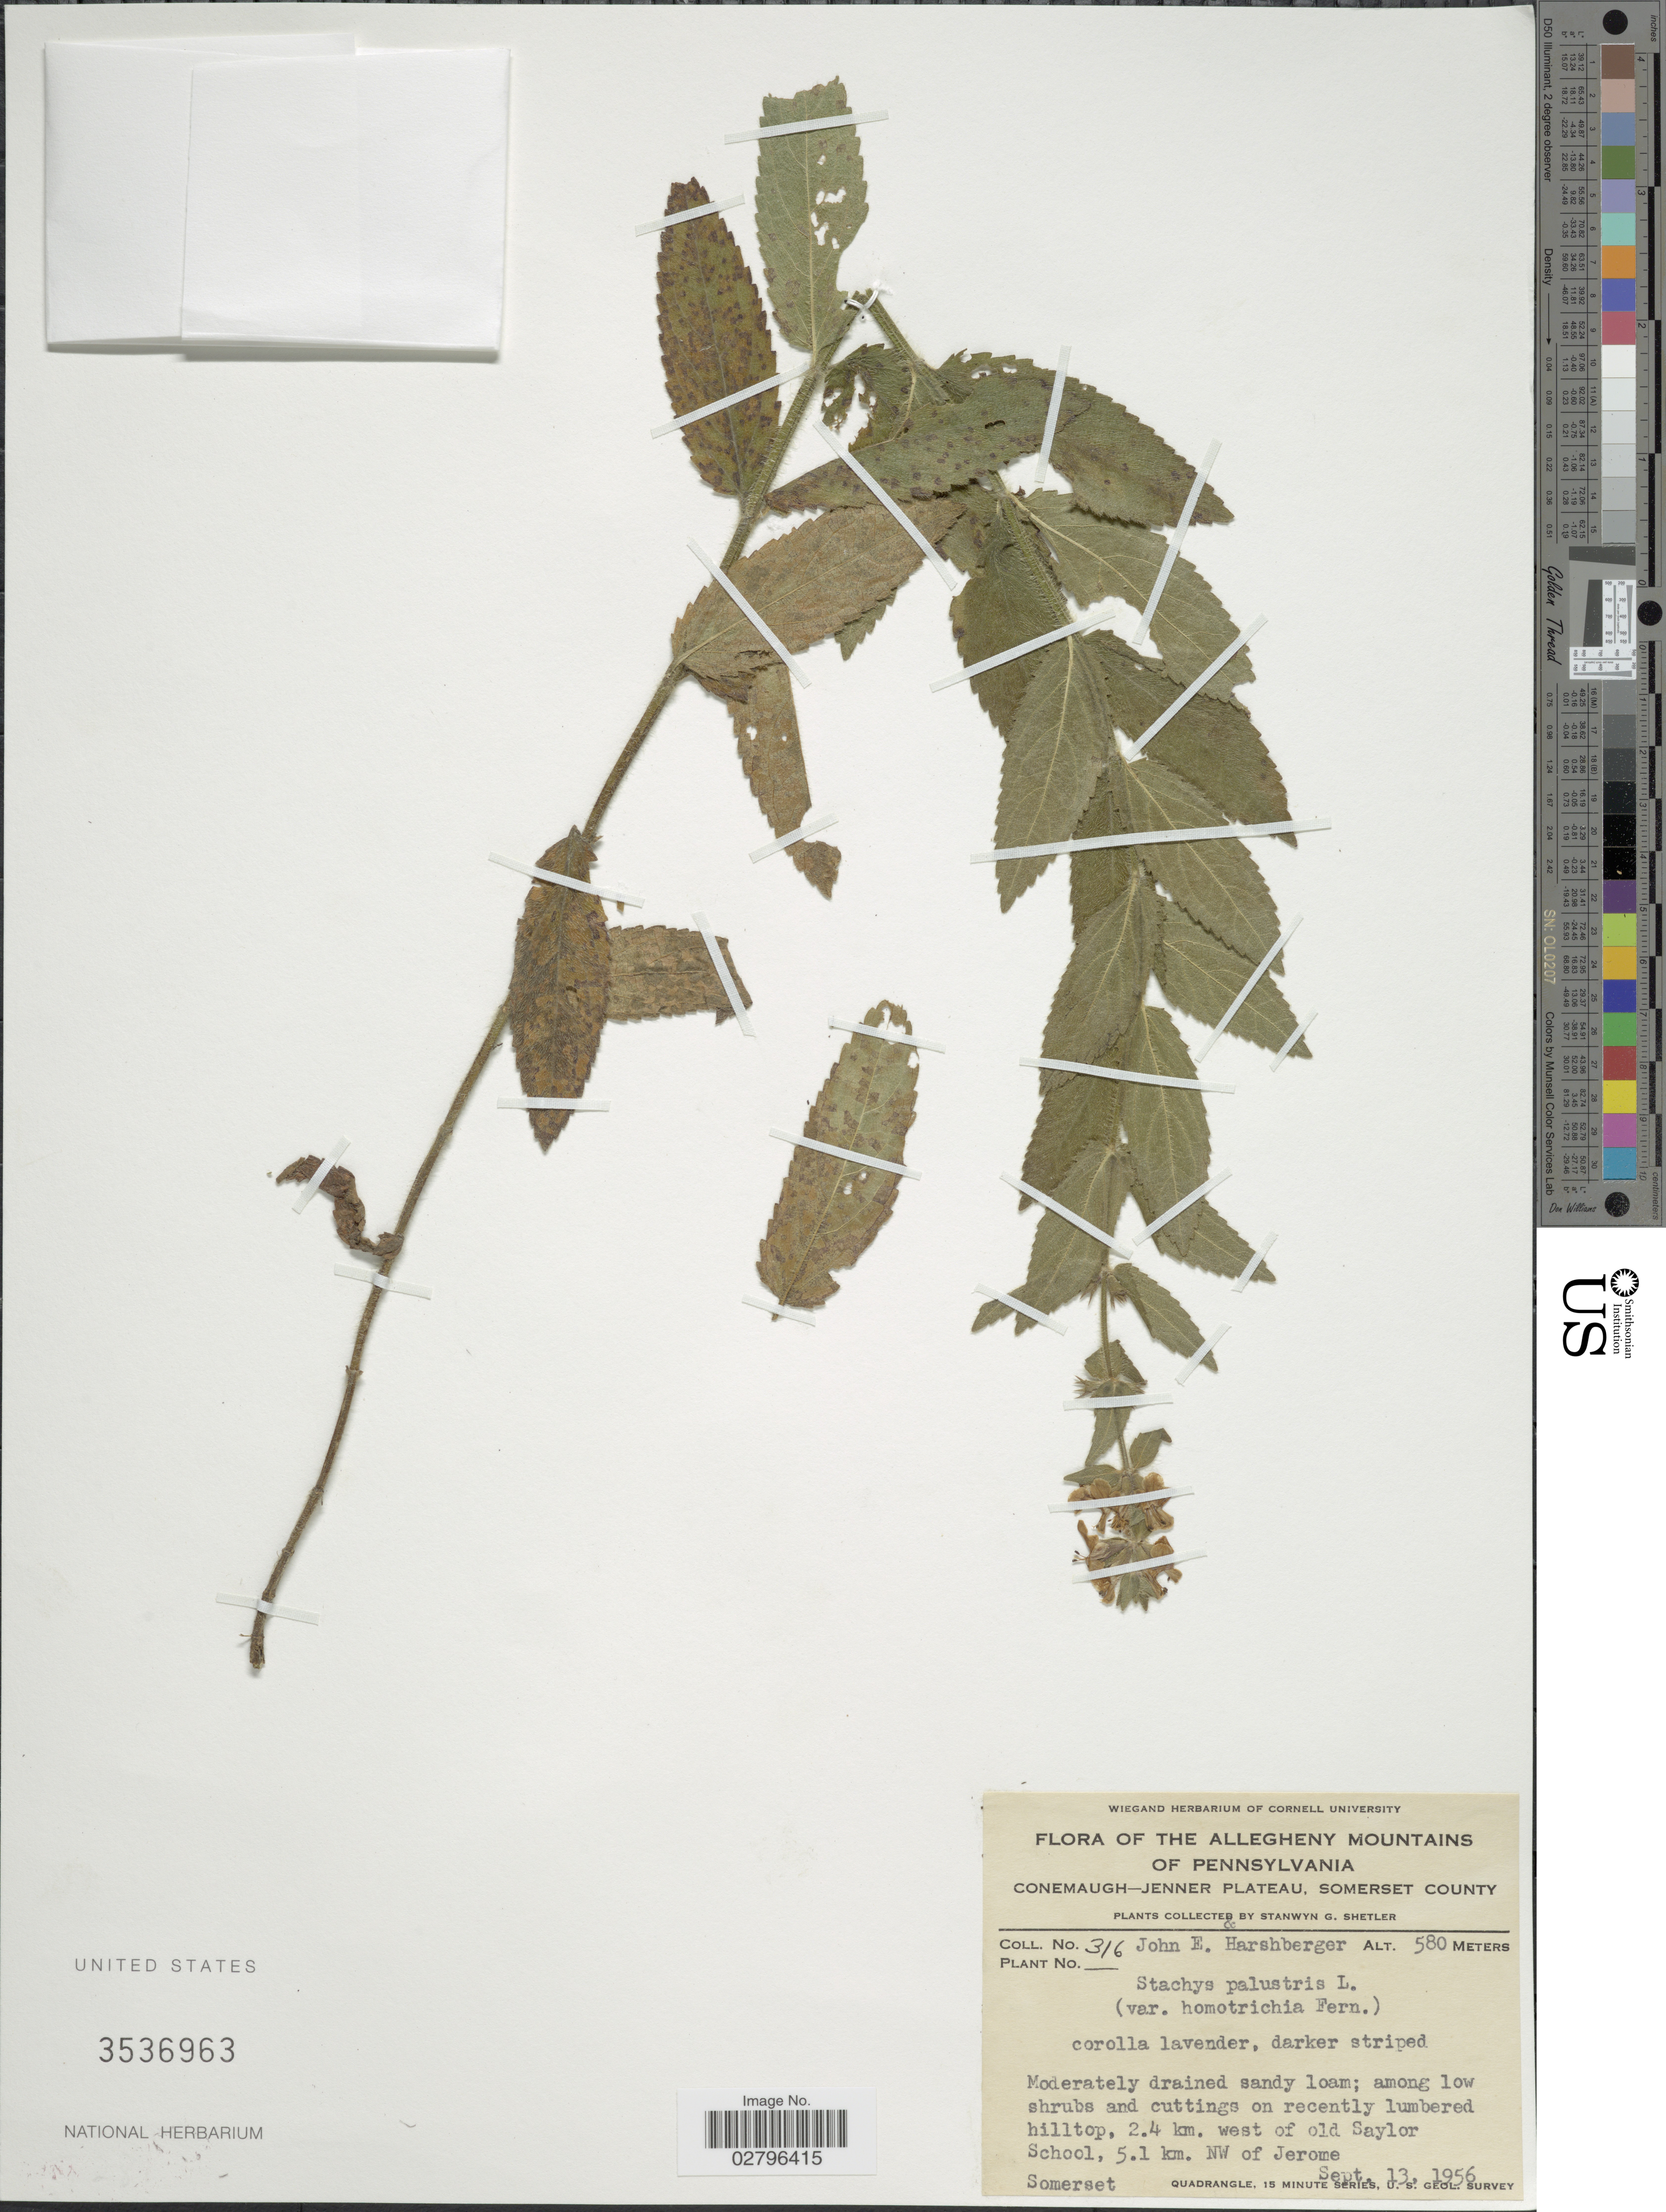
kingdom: Plantae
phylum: Tracheophyta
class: Magnoliopsida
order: Lamiales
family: Lamiaceae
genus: Stachys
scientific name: Stachys palustris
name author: L.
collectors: S. Shetler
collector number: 316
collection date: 1956-09-13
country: United States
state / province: Pennsylvania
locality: The Allegheny Mountains of Pennsylvania. Conemaugh-Jenner Plateau, Somerset County. 2.4 km. west of old Saylor School, 5.1 km. NW of Jerome Somerset.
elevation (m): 580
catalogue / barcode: US 3536963